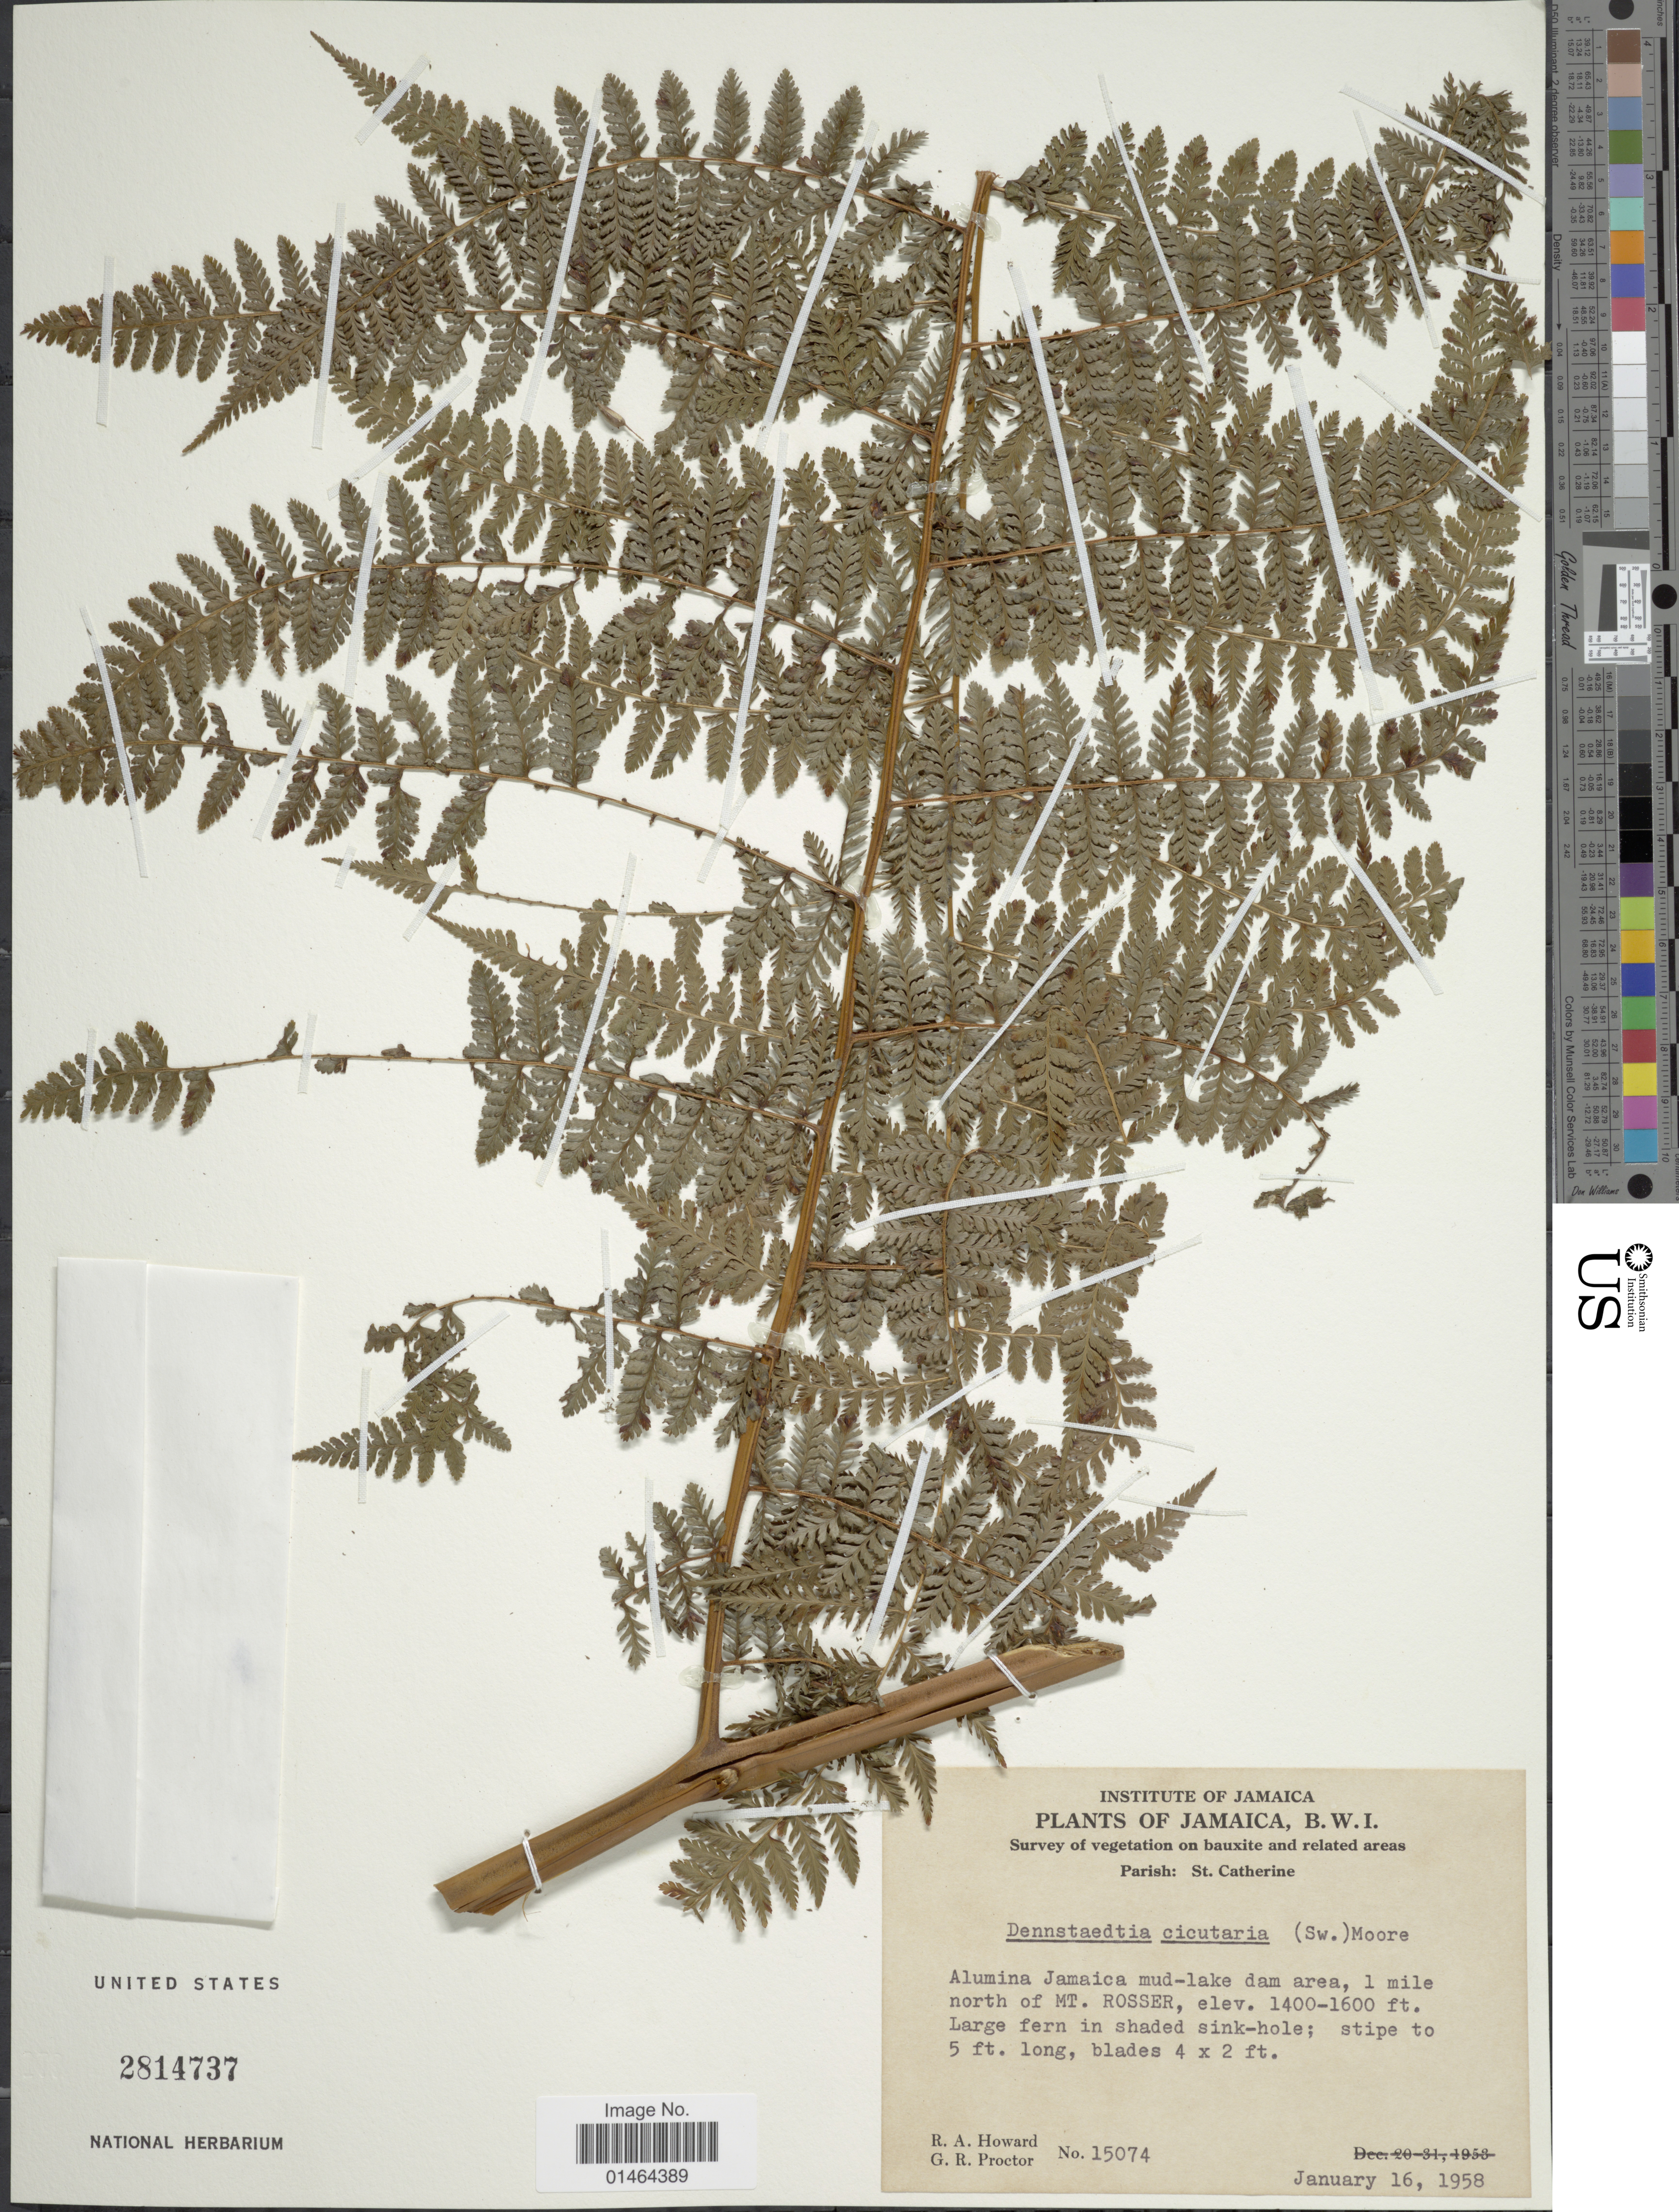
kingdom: Plantae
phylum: Tracheophyta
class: Polypodiopsida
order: Polypodiales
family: Dennstaedtiaceae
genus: Dennstaedtia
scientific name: Dennstaedtia cicutaria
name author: (Sw.) T. Moore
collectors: R. A. Howard & G. Proctor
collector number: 15074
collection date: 1958-01-16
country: Jamaica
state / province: Saint Catherine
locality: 1 mile north of Mt. Rosser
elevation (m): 427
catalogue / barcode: US 2814737